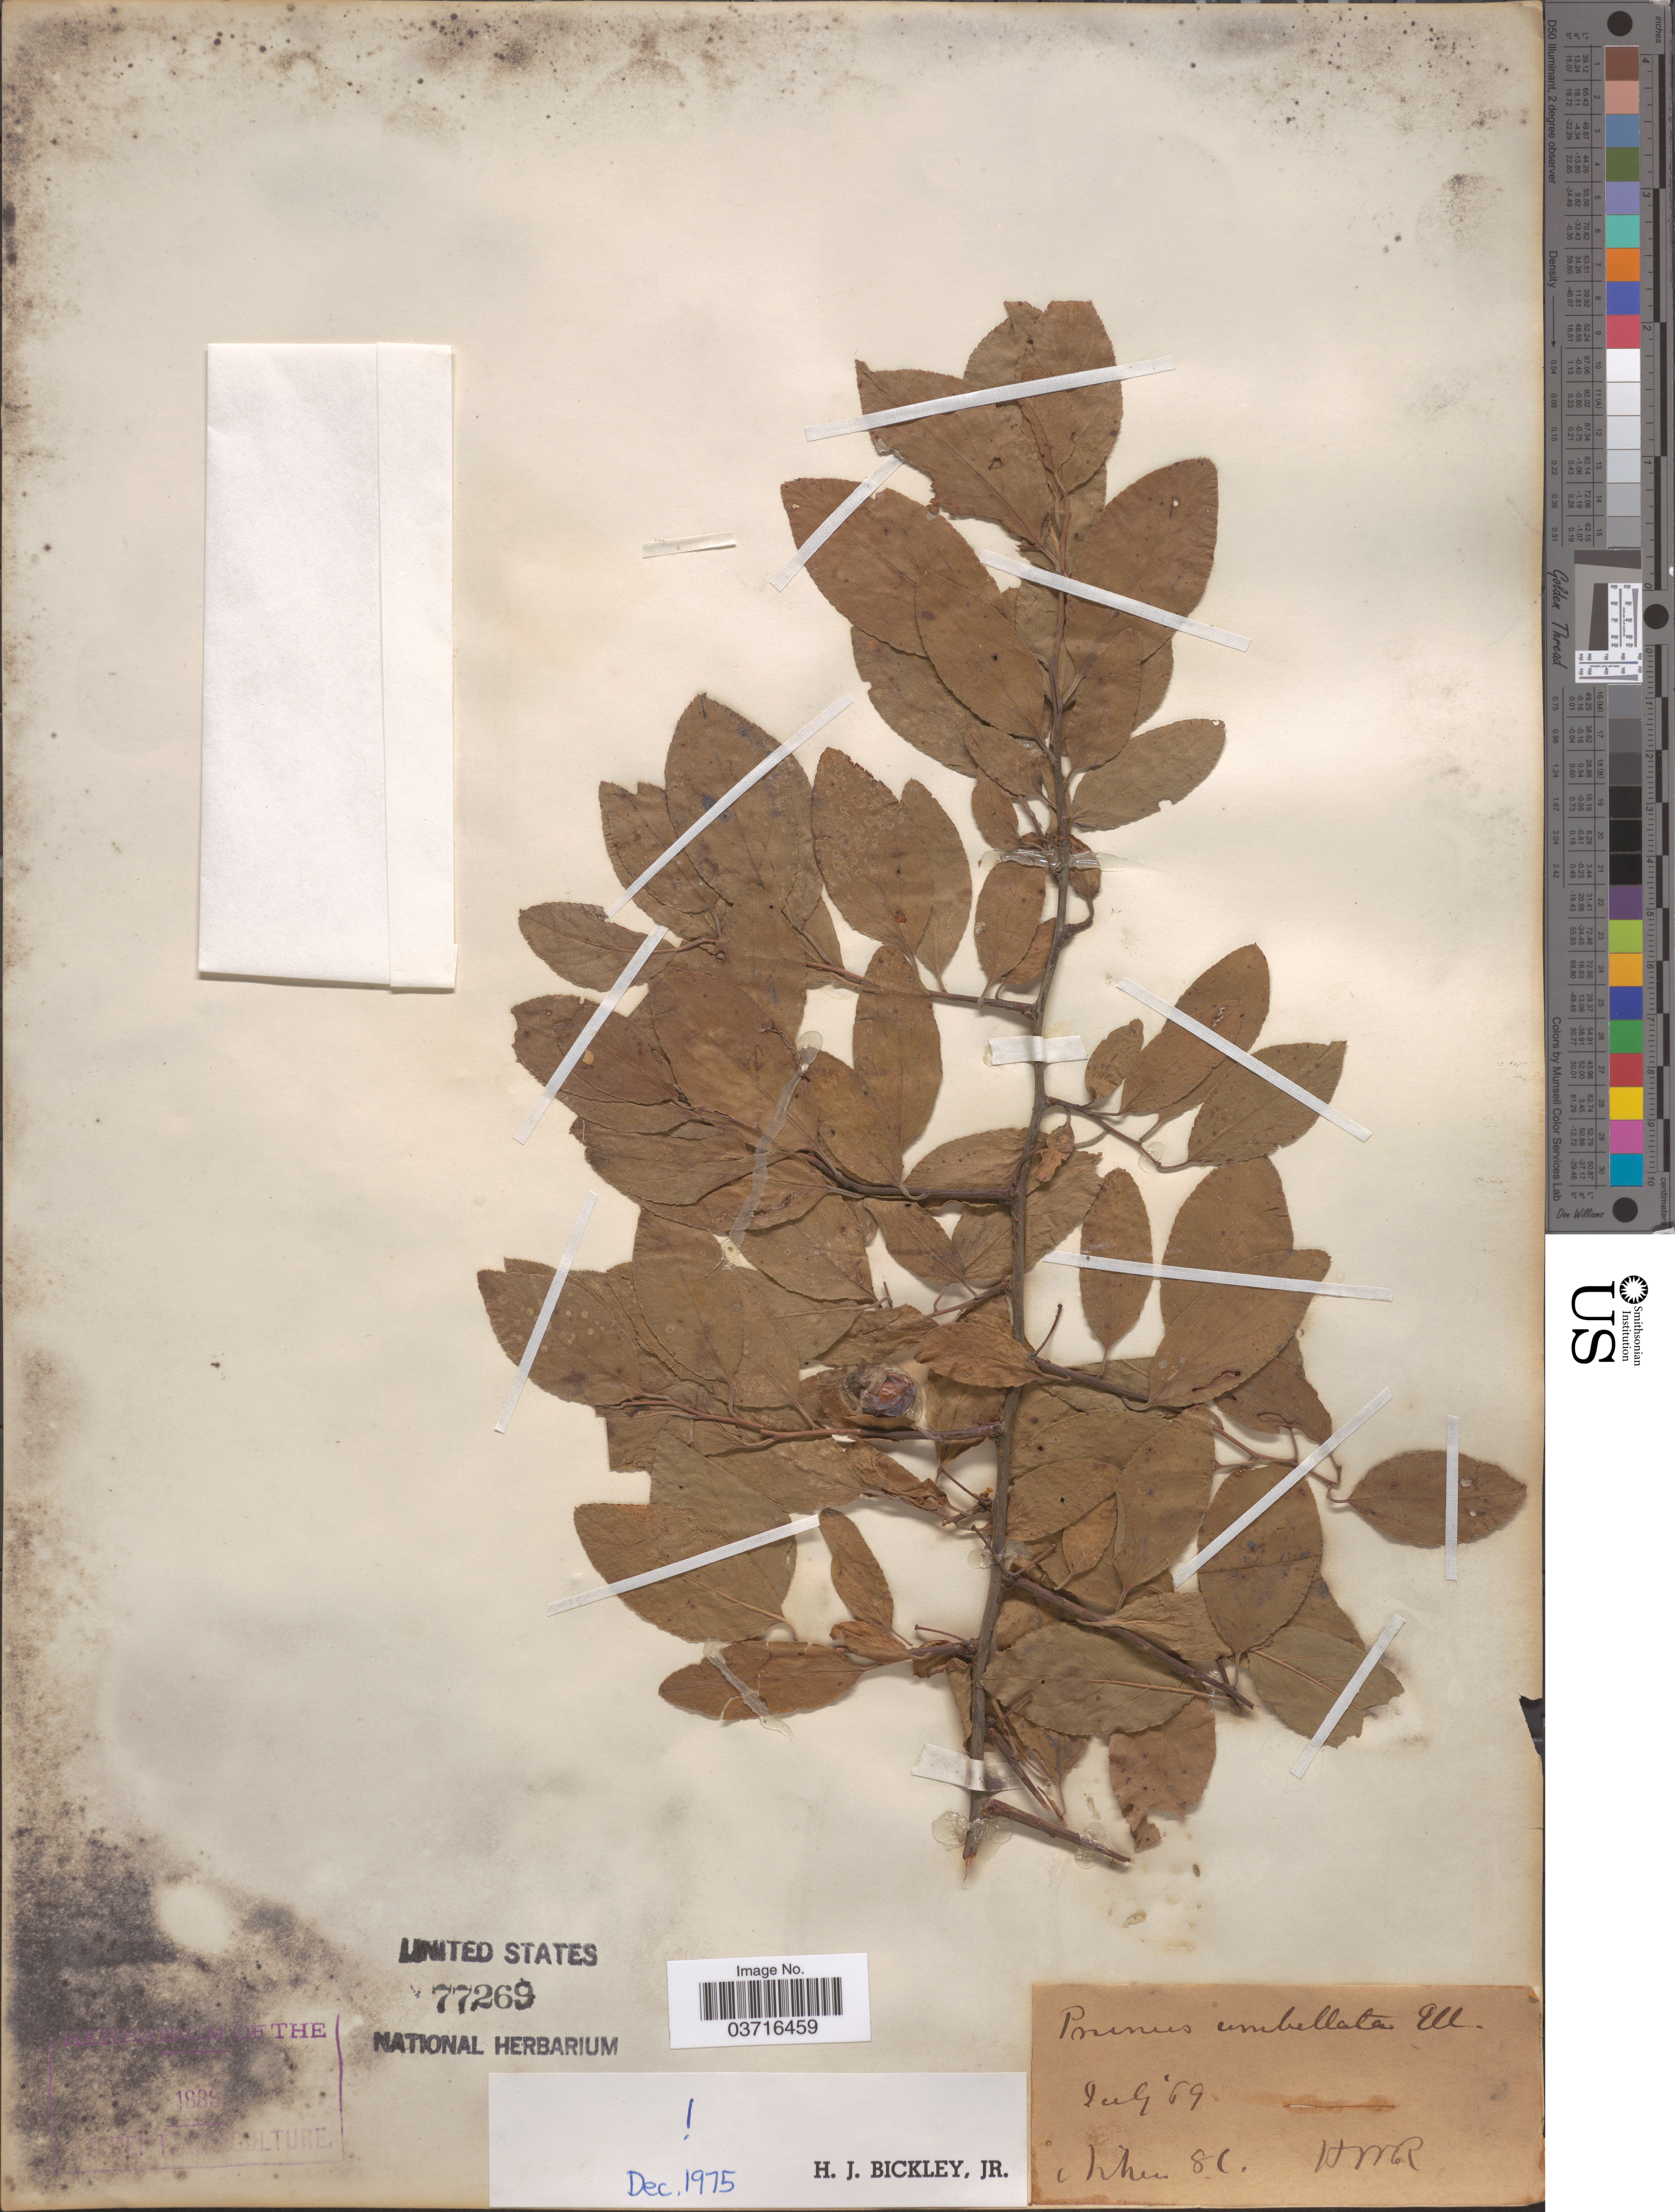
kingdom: Plantae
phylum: Tracheophyta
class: Magnoliopsida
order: Rosales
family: Rosaceae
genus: Prunus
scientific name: Prunus umbellata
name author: Elliott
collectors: H. W. R.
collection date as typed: Transcribed d/m/y: /7/69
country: United States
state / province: South Carolina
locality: Aiken.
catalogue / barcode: US 77269